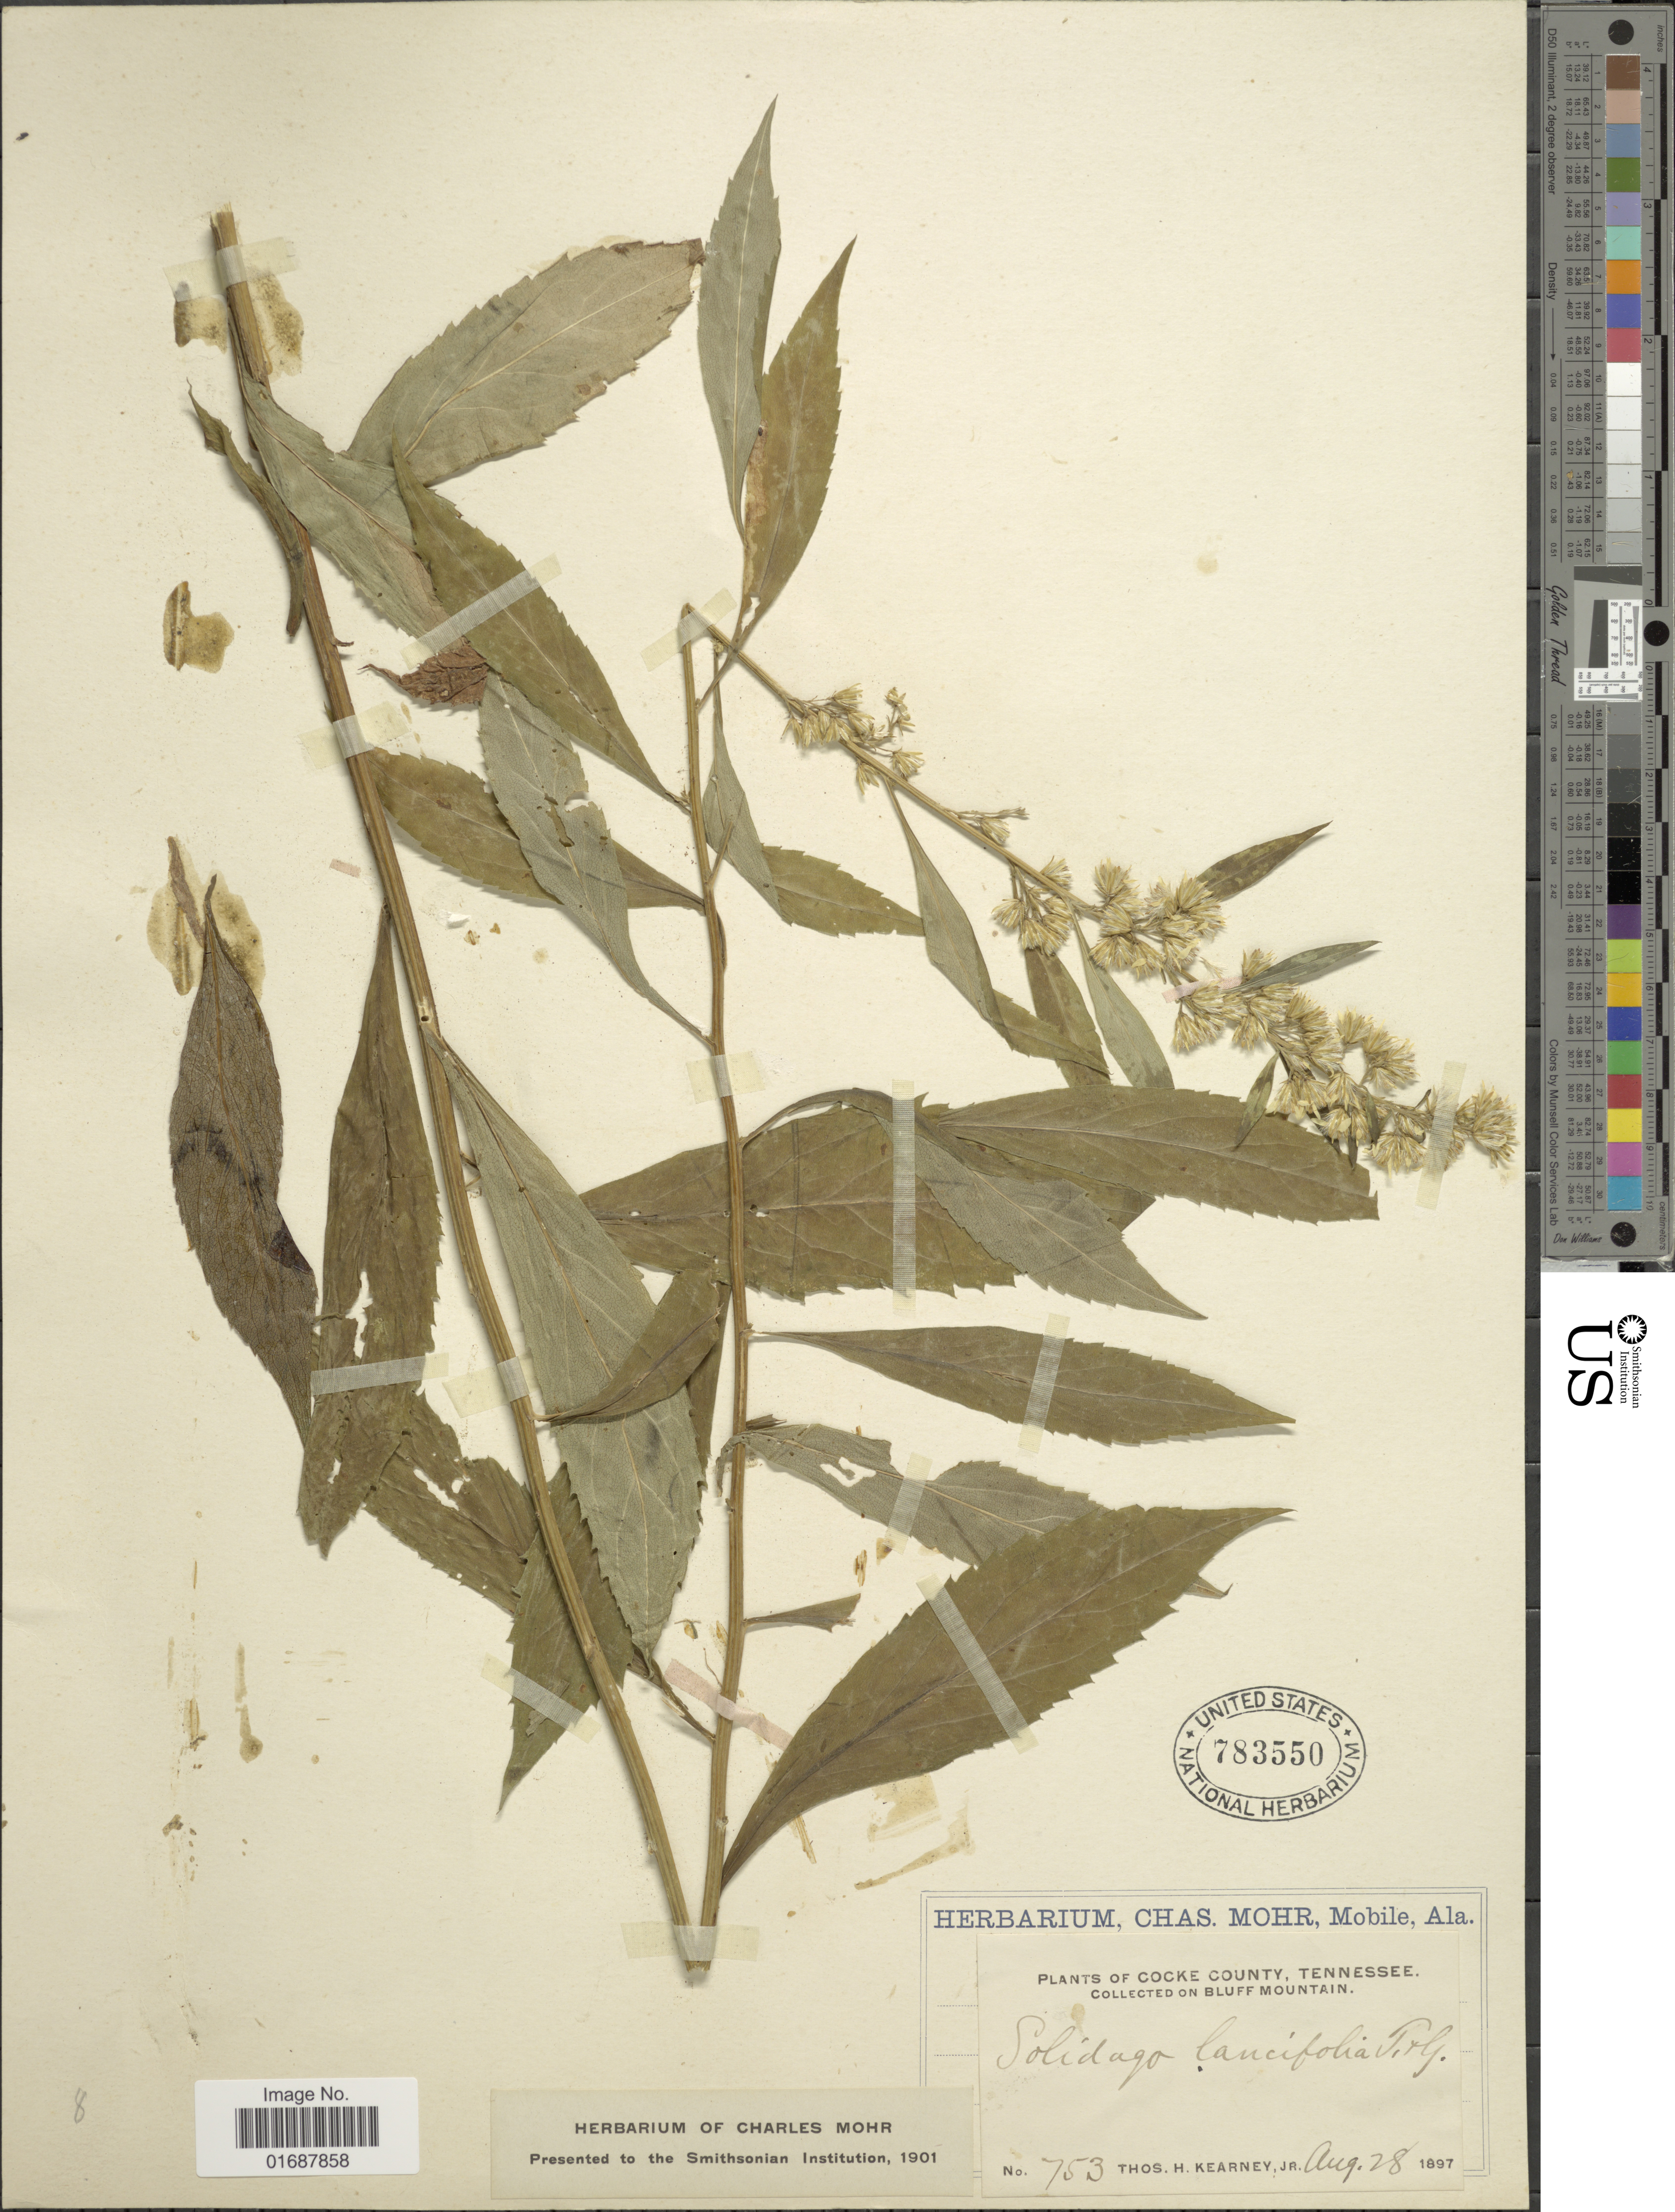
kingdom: Plantae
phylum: Tracheophyta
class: Magnoliopsida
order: Asterales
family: Asteraceae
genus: Solidago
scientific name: Solidago lancifolia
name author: (Torr. & A. Gray) Chapman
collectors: T. H. Kearney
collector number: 753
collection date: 1897-08-28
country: United States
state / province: Tennessee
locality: Cocke County. Bluff Mountain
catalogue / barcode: US 783550